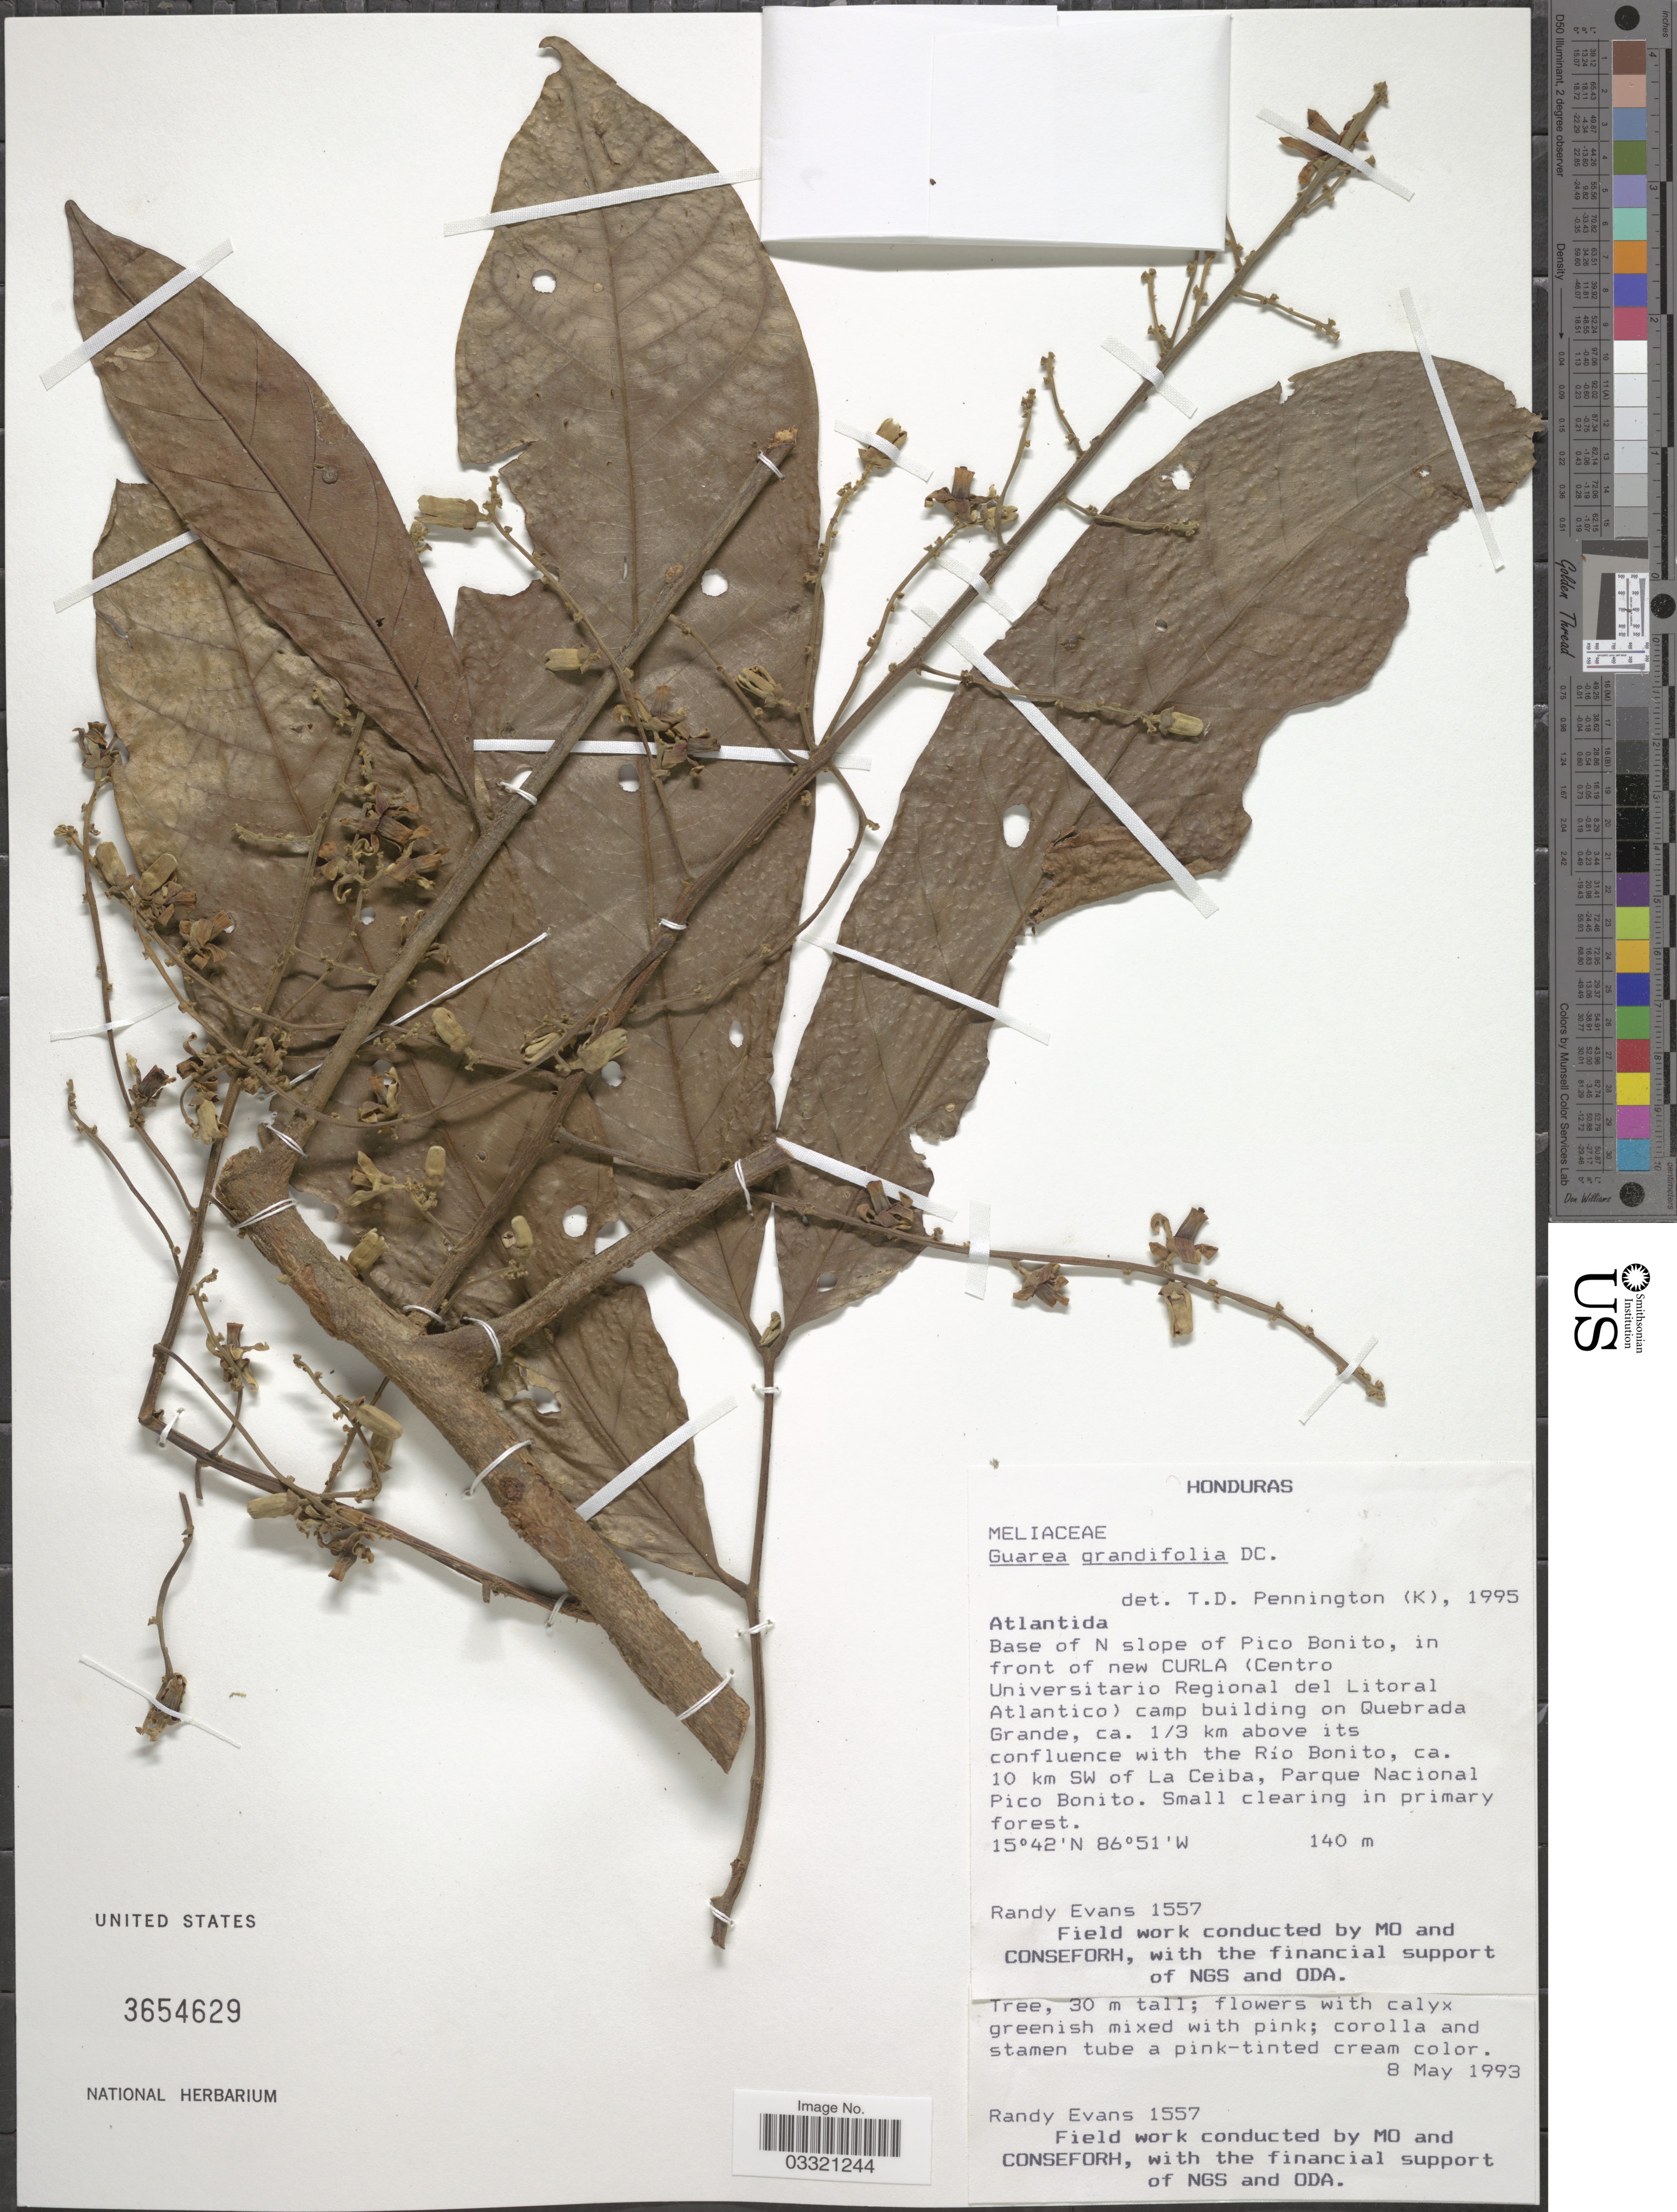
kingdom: Plantae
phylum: Tracheophyta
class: Magnoliopsida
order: Sapindales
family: Meliaceae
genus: Guarea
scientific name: Guarea grandifolia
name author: DC.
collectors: R. Evans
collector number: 1557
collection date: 1993-05-08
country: Honduras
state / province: Atlántida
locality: Atlantida. Base of N slope of Pico Bonito, in front of new CURLA (Centro Universitario Regional del Litoral Atlantico) camp building on Quebrada Grande, ca. 1/3 km above its confluence with the Río Bonito, ca. 10 km SW of La Ceiba, Parque Nacional Pico Bonito.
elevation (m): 140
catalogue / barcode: US 3654629